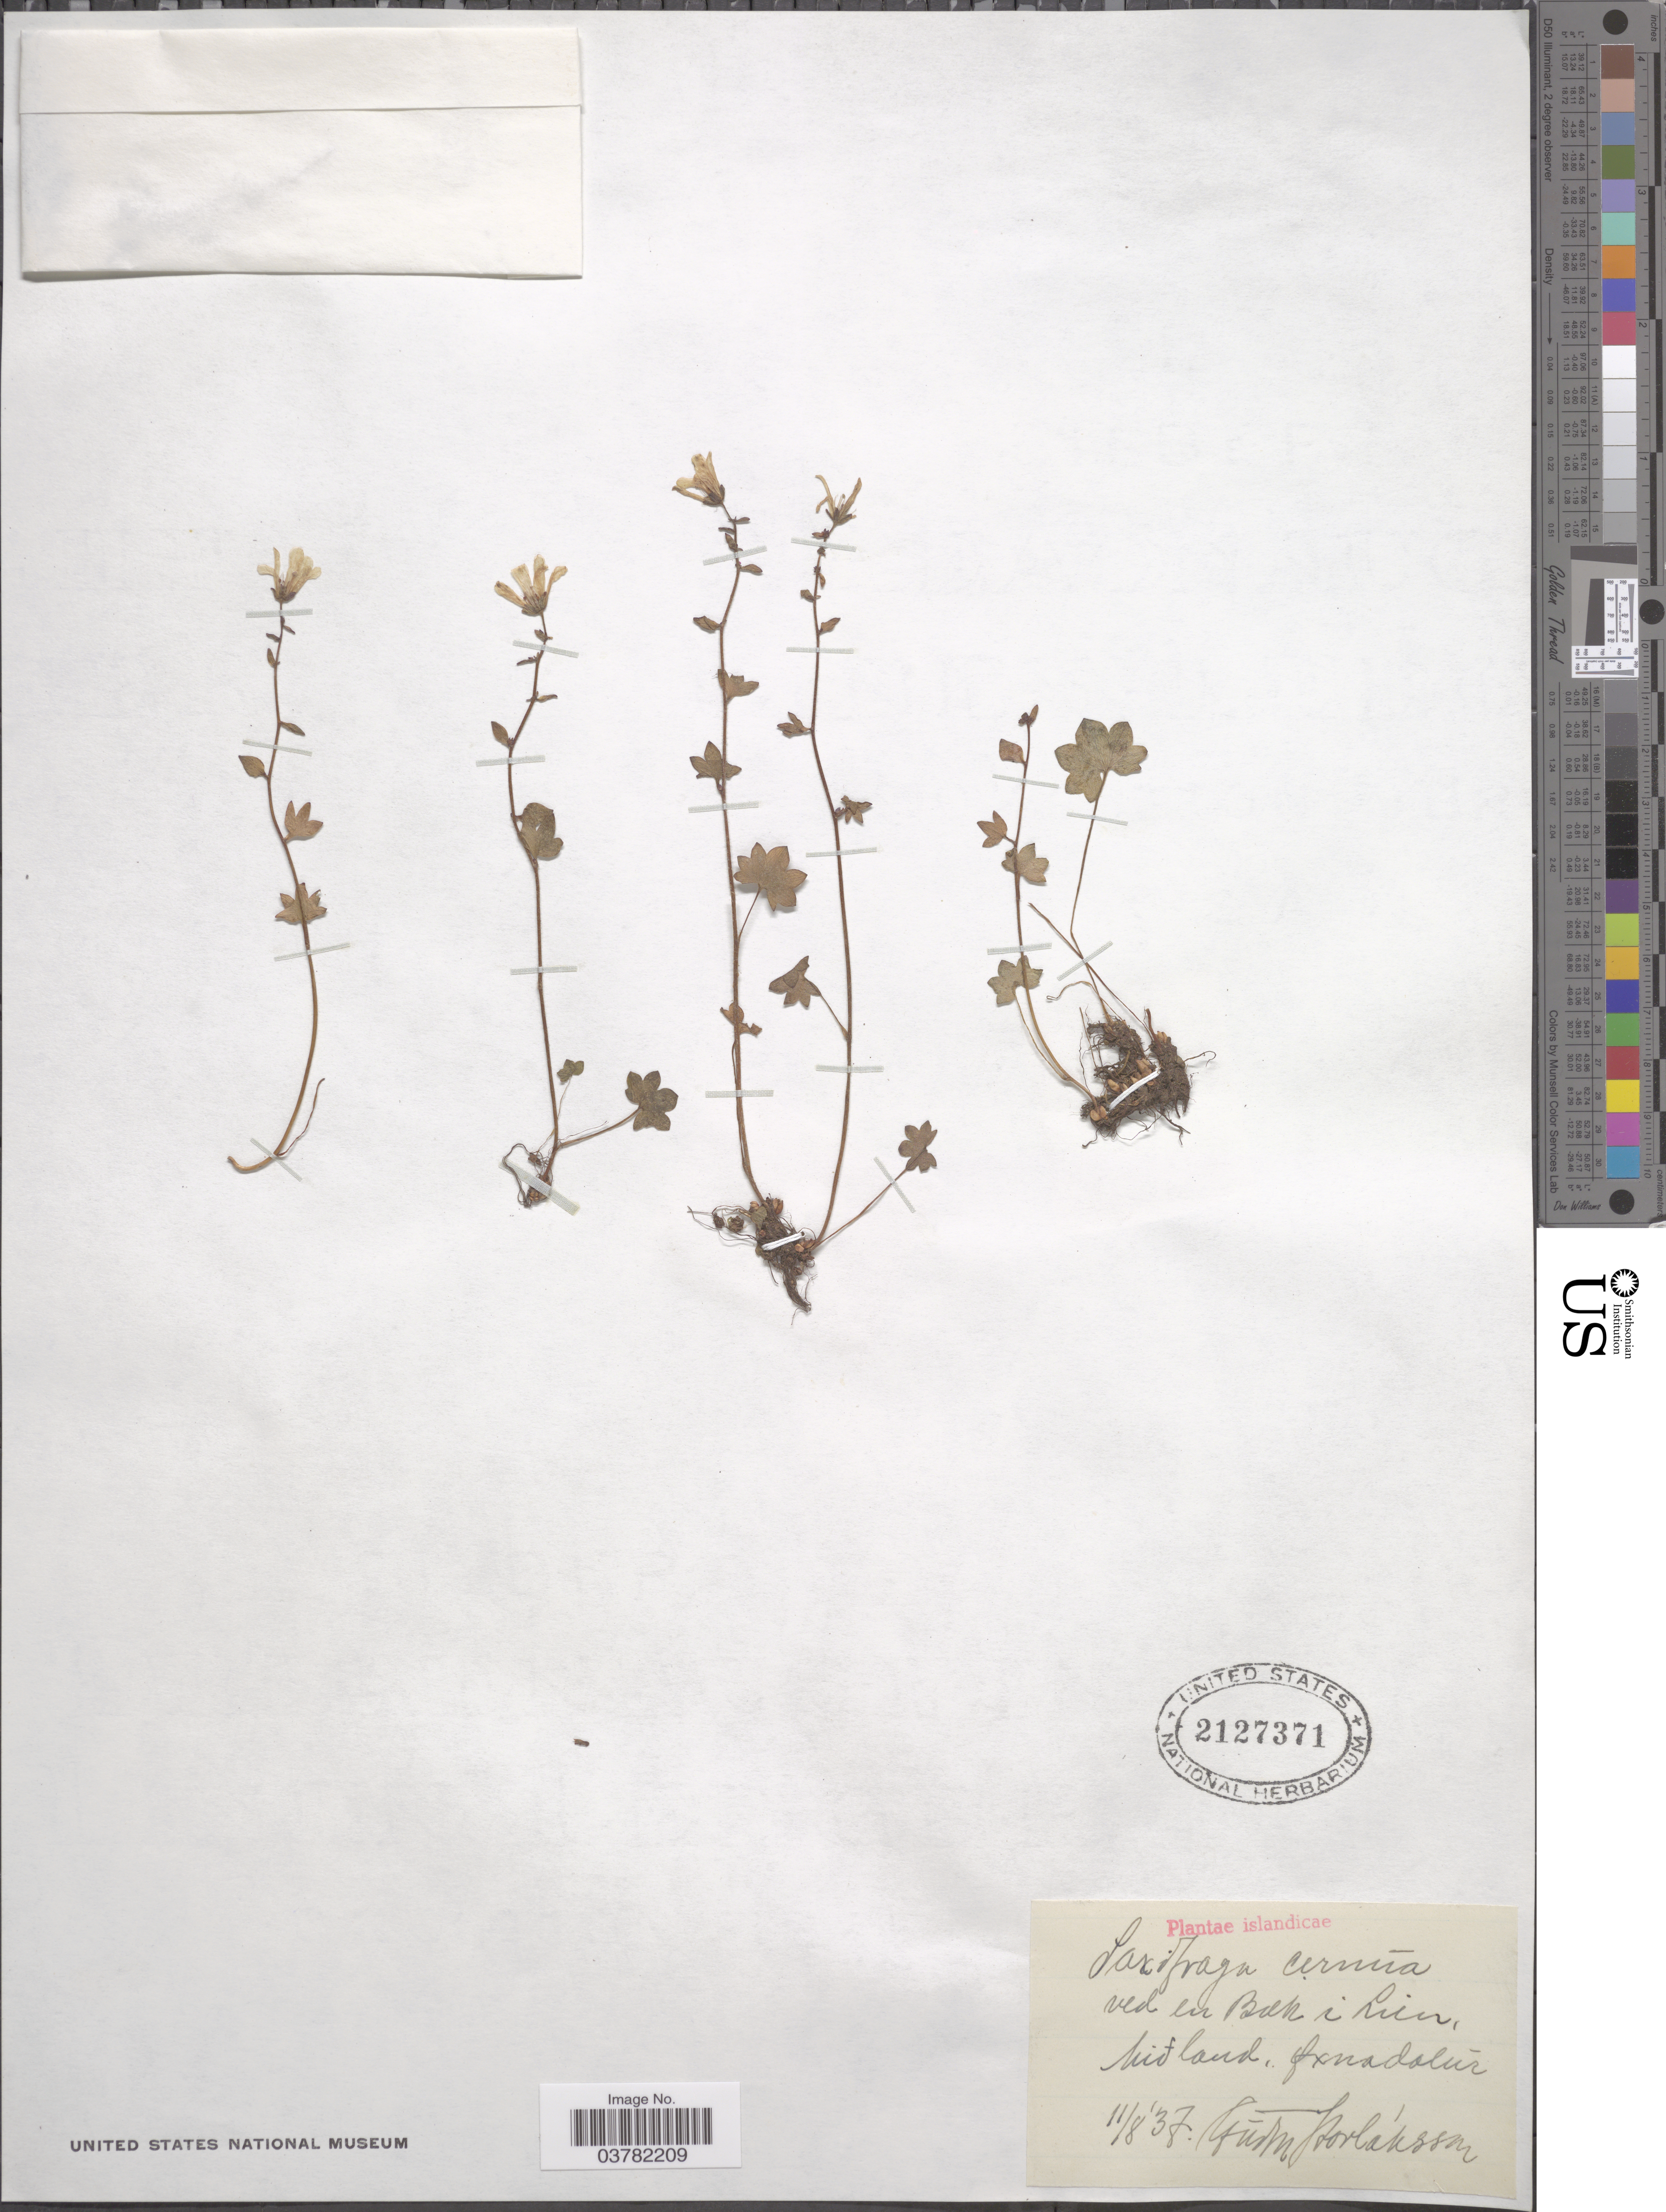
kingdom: Plantae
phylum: Tracheophyta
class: Magnoliopsida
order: Saxifragales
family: Saxifragaceae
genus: Saxifraga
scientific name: Saxifraga cernua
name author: L.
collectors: G. Porlaksson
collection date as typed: Transcribed d/m/y: 11/8/37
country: Iceland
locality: Islandicae. Ved en Bak [interpreted] i Liur [interpreted], Midland, Oxnadalúr.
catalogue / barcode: US 2127371